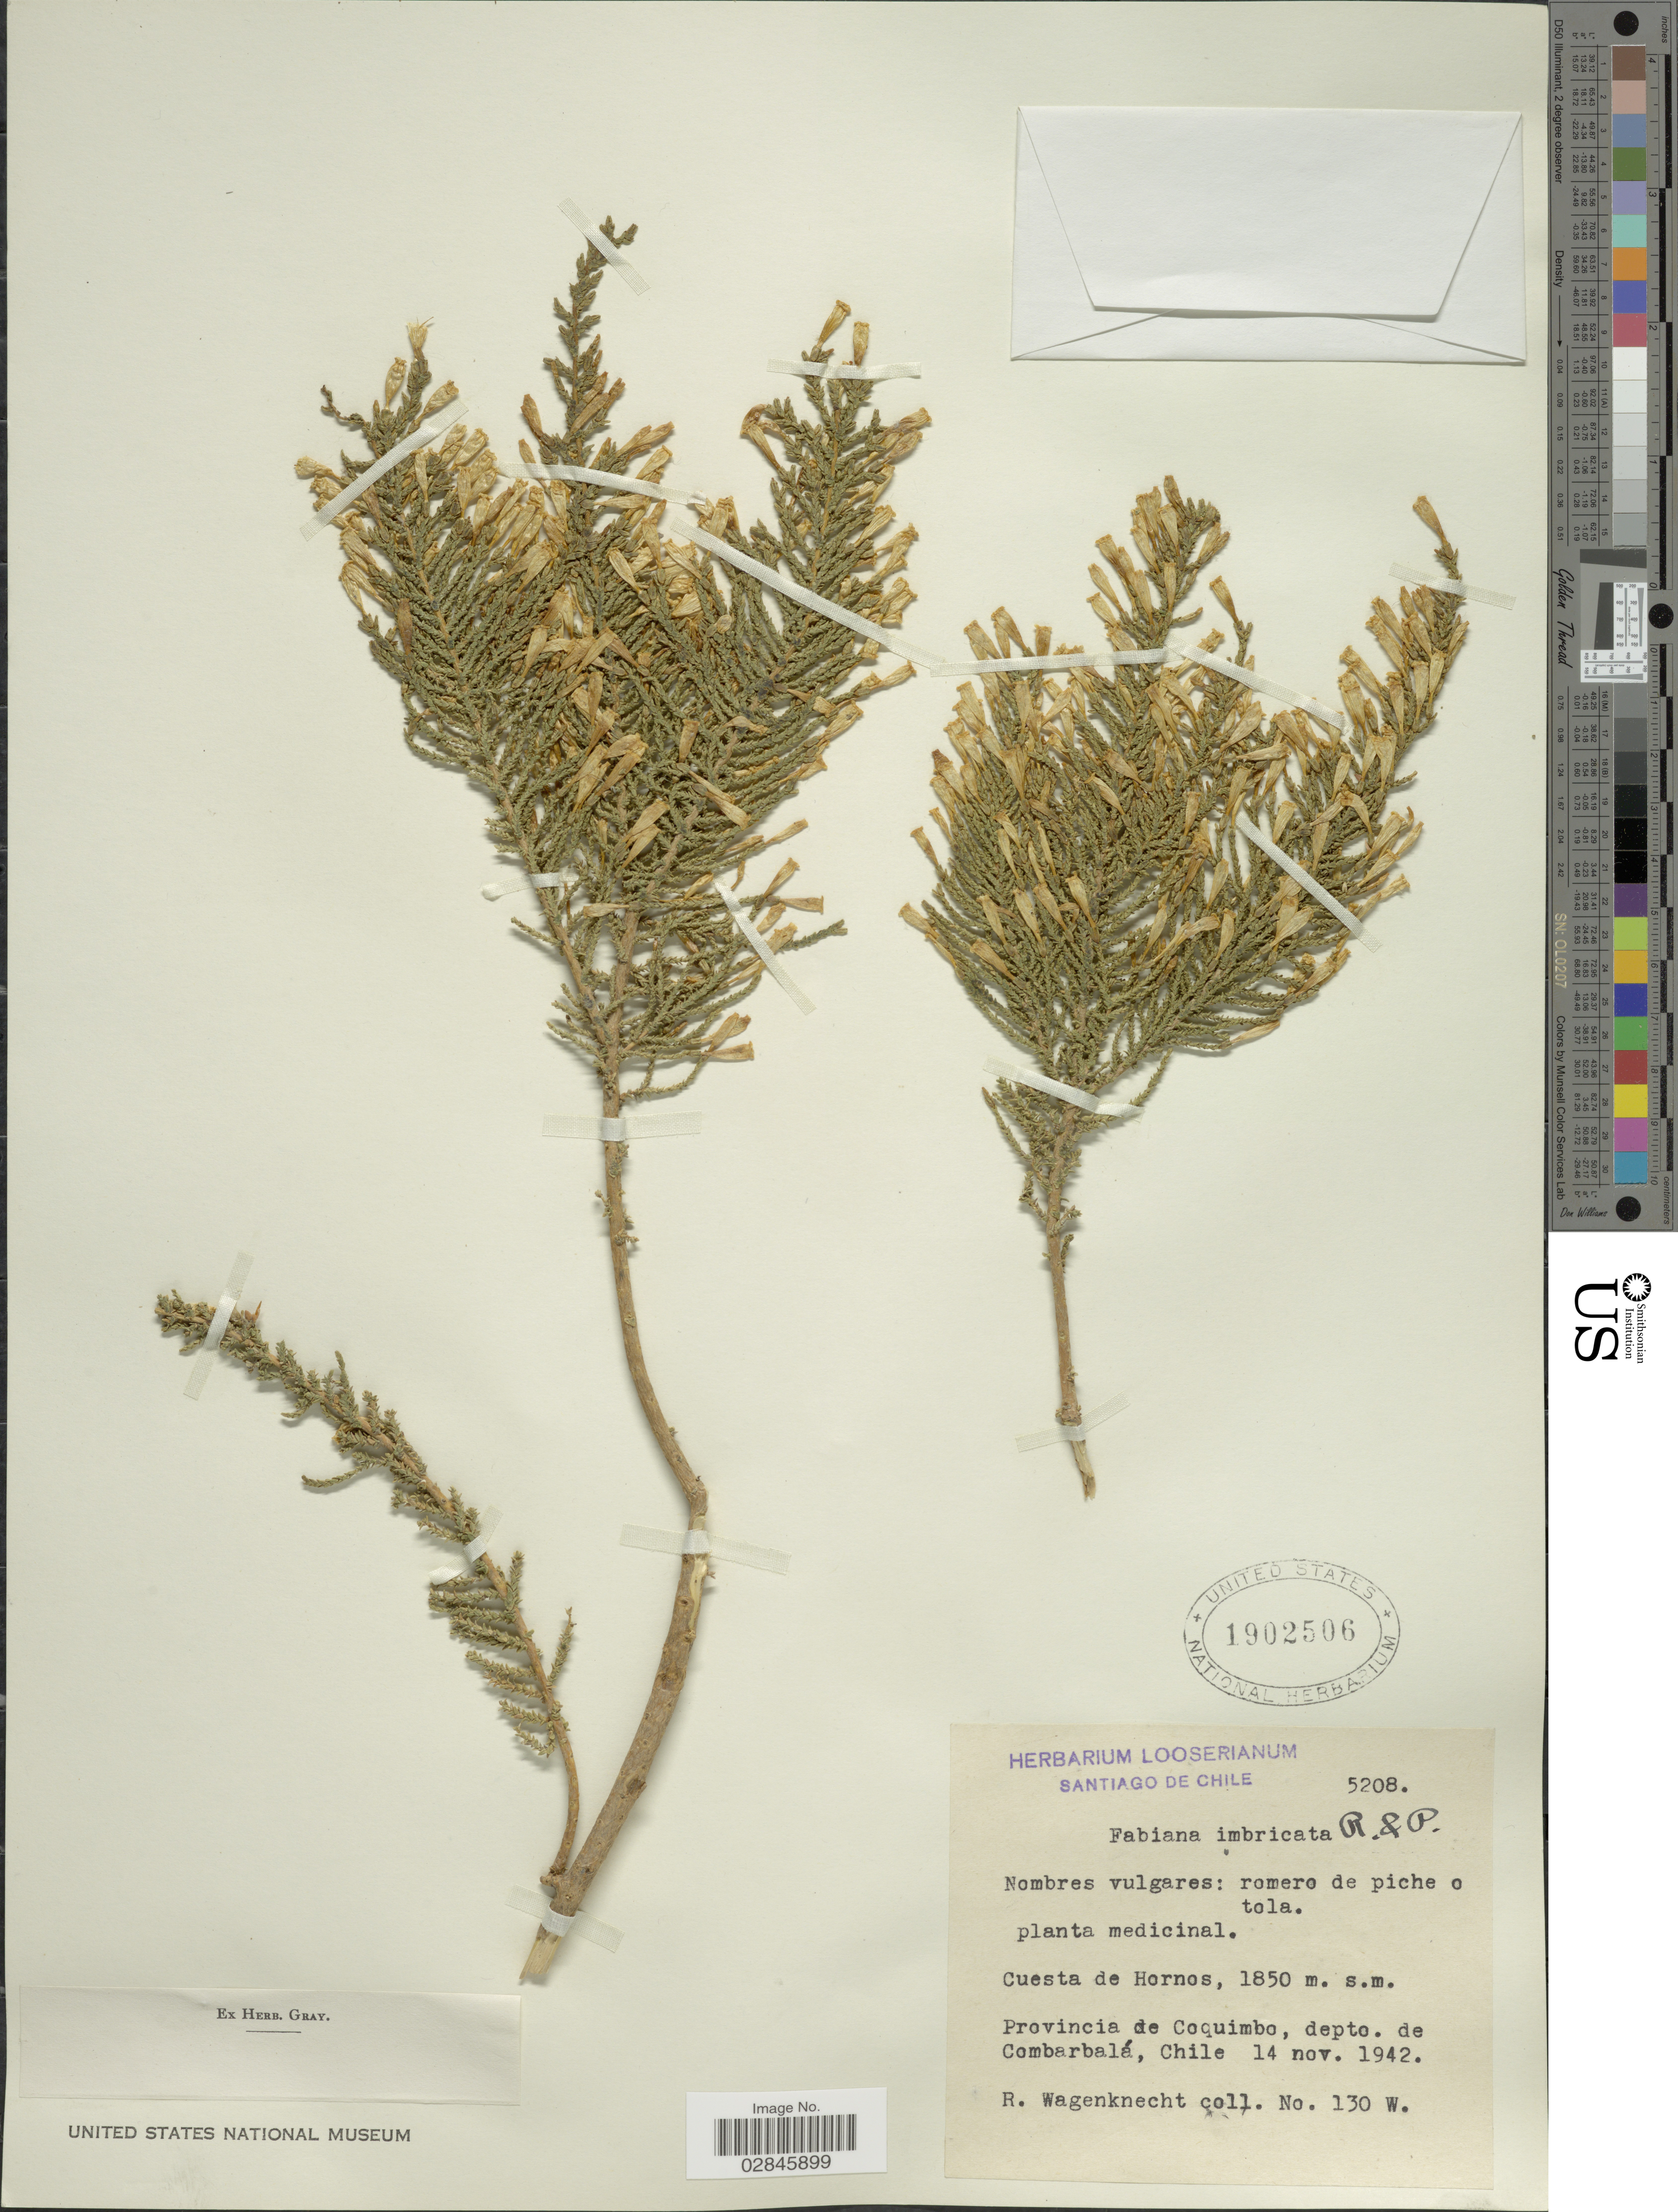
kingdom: Plantae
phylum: Tracheophyta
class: Magnoliopsida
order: Solanales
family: Solanaceae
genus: Fabiana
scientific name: Fabiana imbricata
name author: Ruiz & Pav.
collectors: R. Wagenknecht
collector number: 130 W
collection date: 1942-11-14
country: Chile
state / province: Coquimbo (IV)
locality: Cuesta de Hornos. Depto. de Combarbalá.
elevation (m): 1850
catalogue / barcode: US 1902506